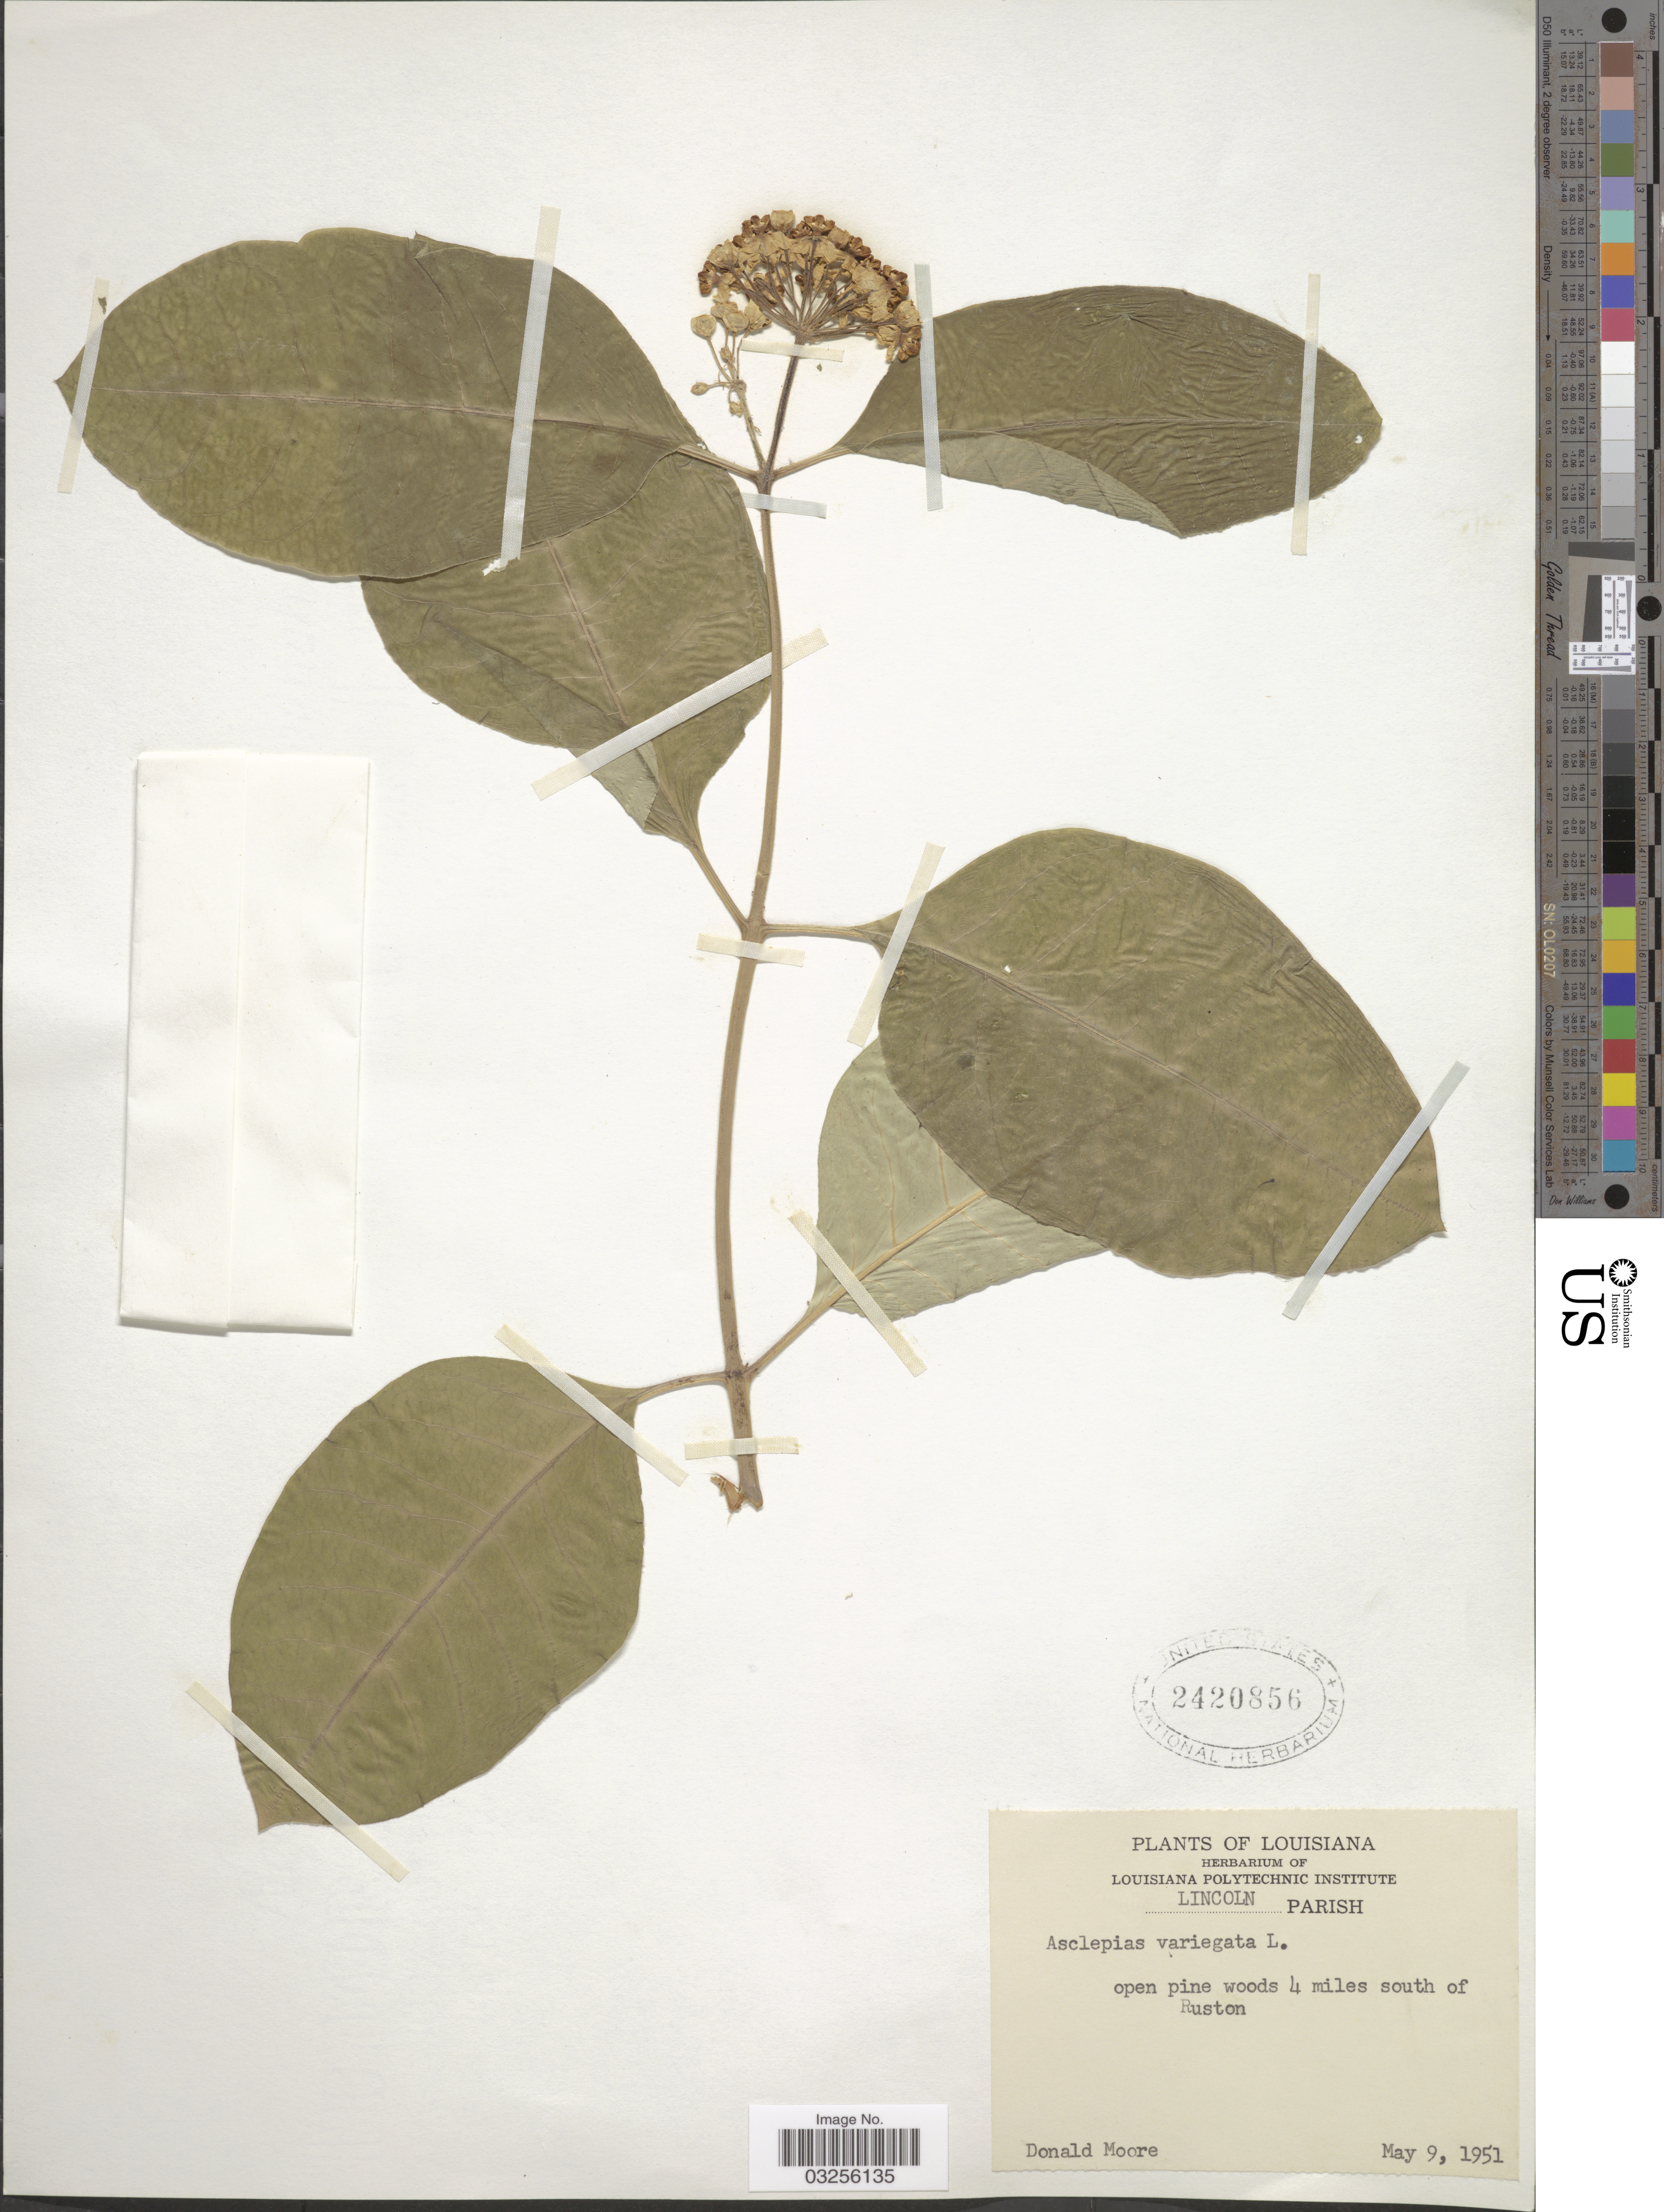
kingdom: Plantae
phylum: Tracheophyta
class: Magnoliopsida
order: Gentianales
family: Apocynaceae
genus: Asclepias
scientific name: Asclepias variegata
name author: L.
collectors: D. Moore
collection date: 1951-05-09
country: United States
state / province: Louisiana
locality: Lincoln Parish. 4 miles south of Ruston.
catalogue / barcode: US 2420856